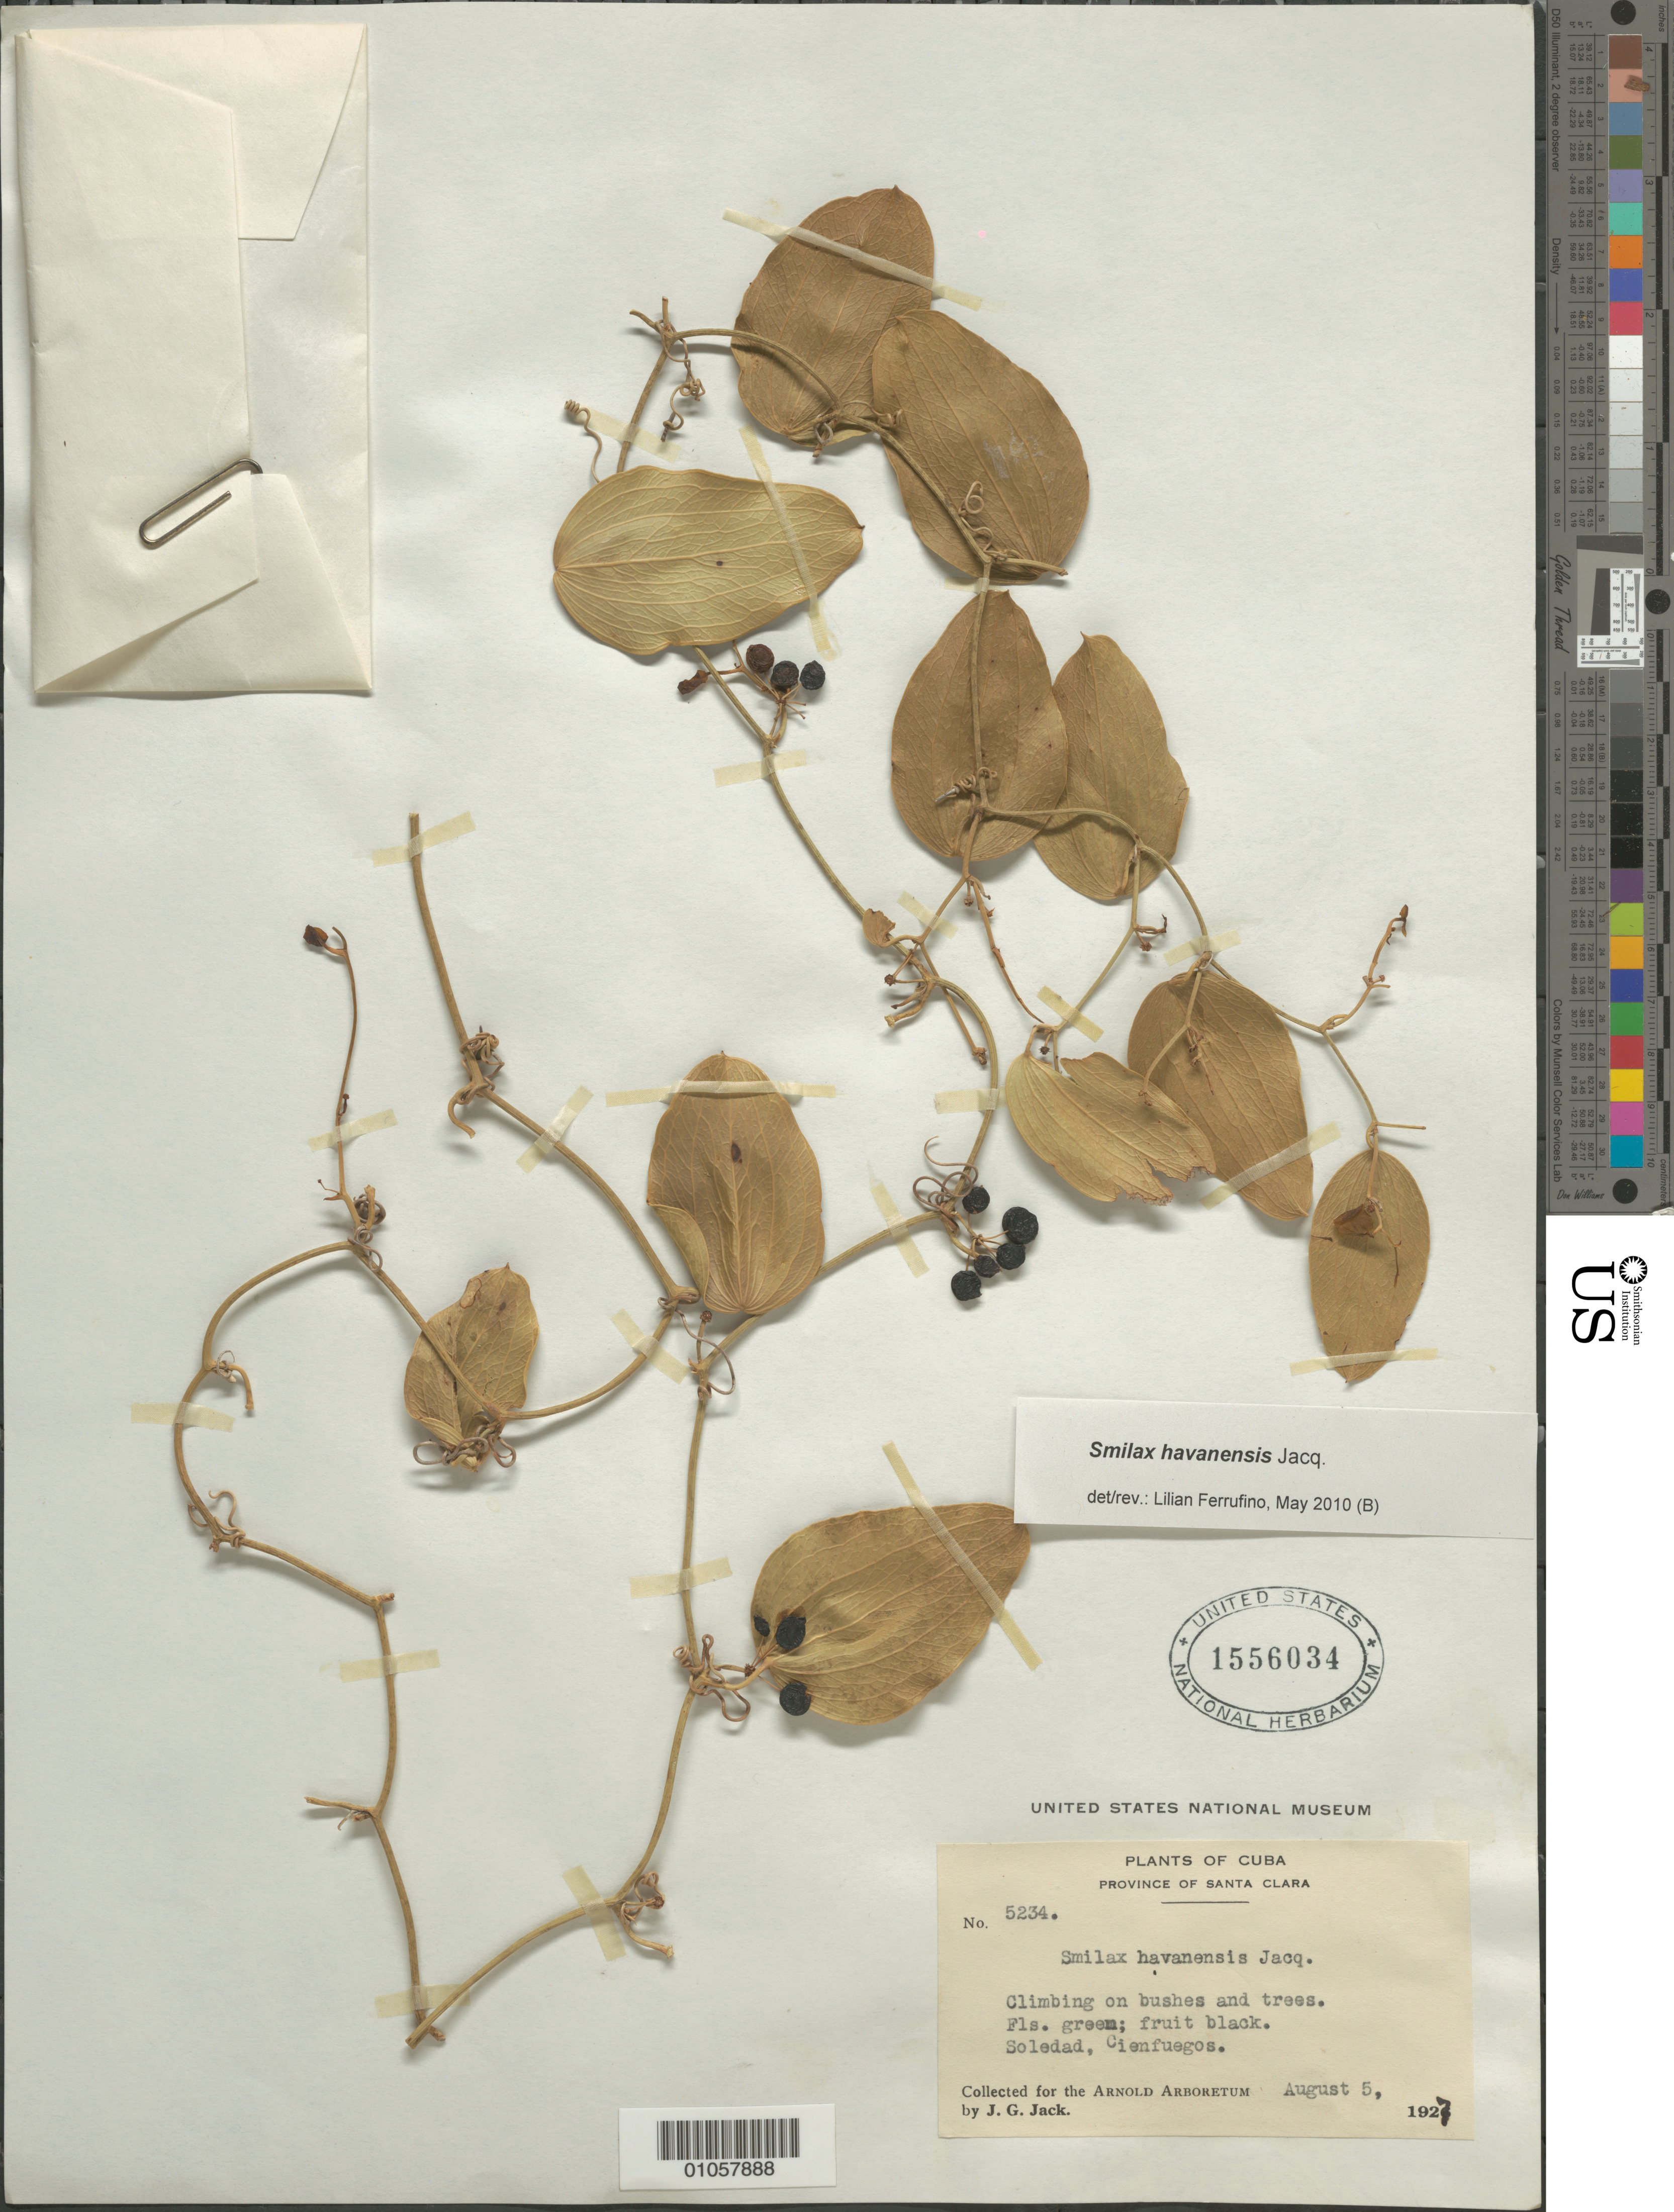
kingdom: Plantae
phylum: Tracheophyta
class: Liliopsida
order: Liliales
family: Smilacaceae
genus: Smilax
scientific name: Smilax havanensis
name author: Jacq.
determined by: Ferrufino, L., (USJ), Herbario Universidad de Costa Rica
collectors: J. G. Jack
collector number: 5234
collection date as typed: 05 Aug 1927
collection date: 1927-08-05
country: Cuba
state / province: Cienfuegos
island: Cuba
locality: Soledad, Cienfuegos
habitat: Climbing on bushes and trees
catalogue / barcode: US 1556034